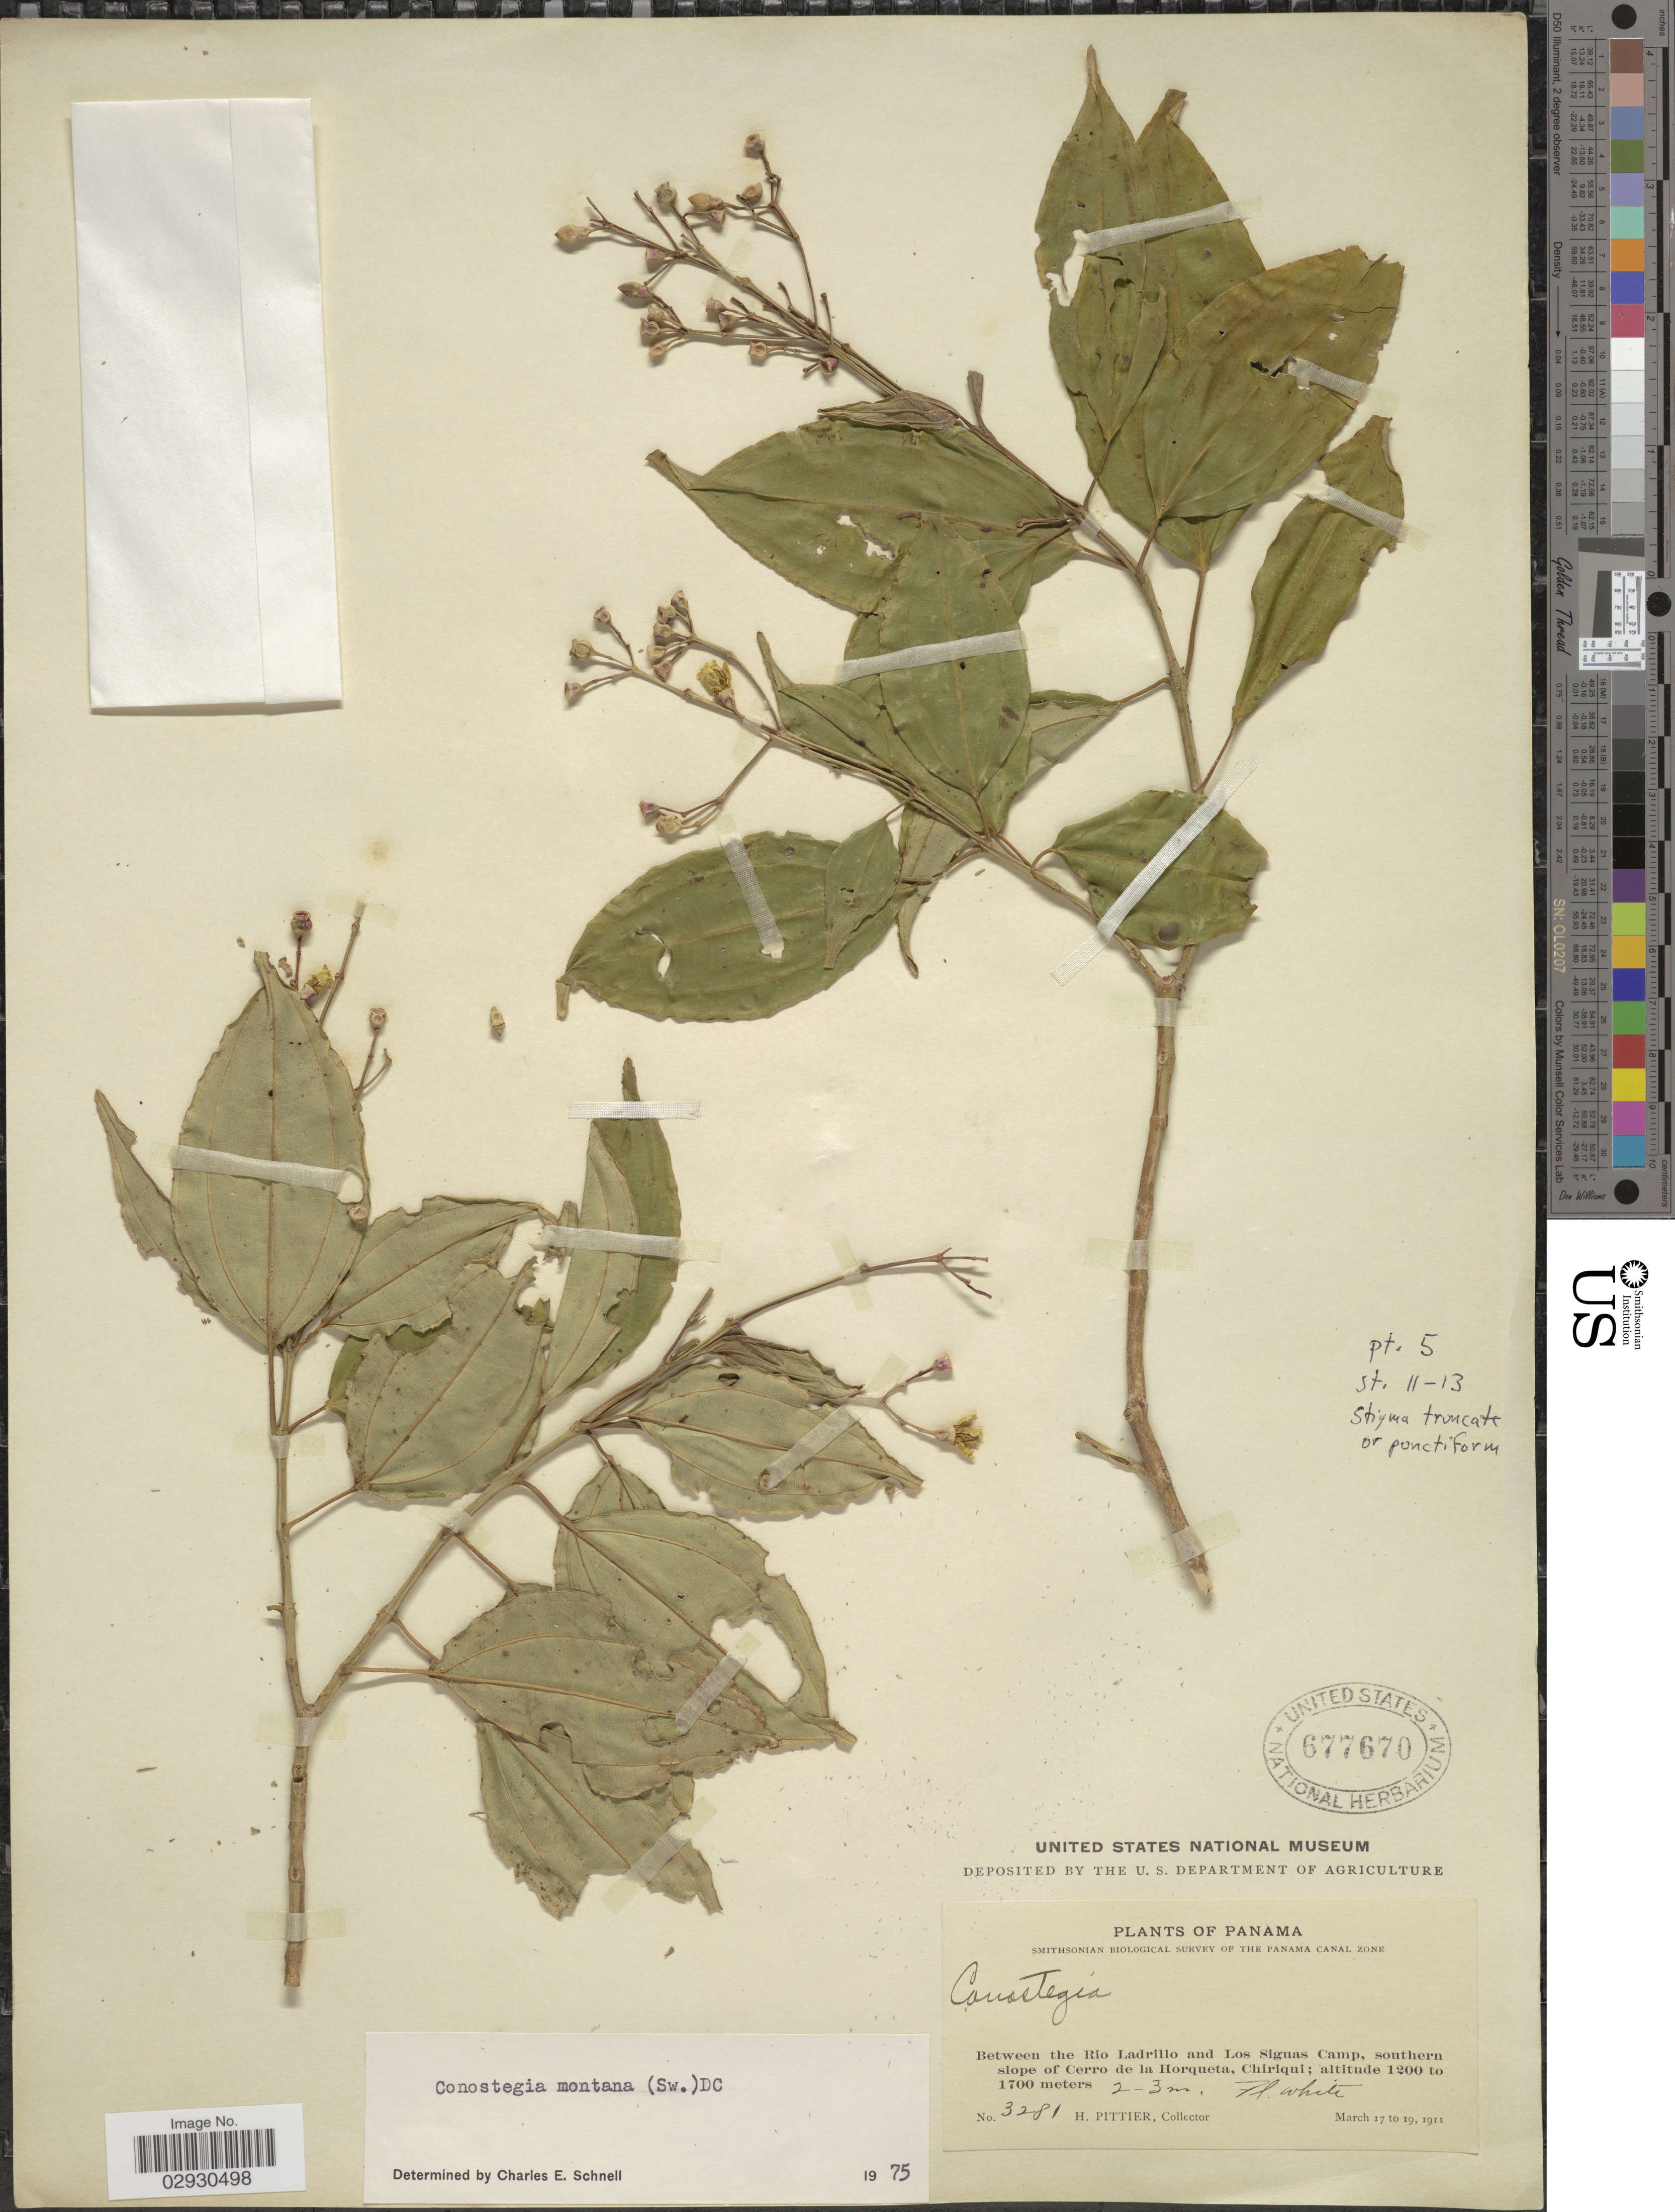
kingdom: Plantae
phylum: Tracheophyta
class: Magnoliopsida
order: Myrtales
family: Melastomataceae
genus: Conostegia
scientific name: Conostegia montana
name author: (Sw.) D. Don ex DC.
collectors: H. F. Pittier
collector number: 3281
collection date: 1911-03-17/1911-03-19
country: Panama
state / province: Chiriqui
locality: Between the Río Ladrillo and Los Siguas Camp, southern slope of Cerro de la Horqueta.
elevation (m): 1200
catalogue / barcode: US 677670